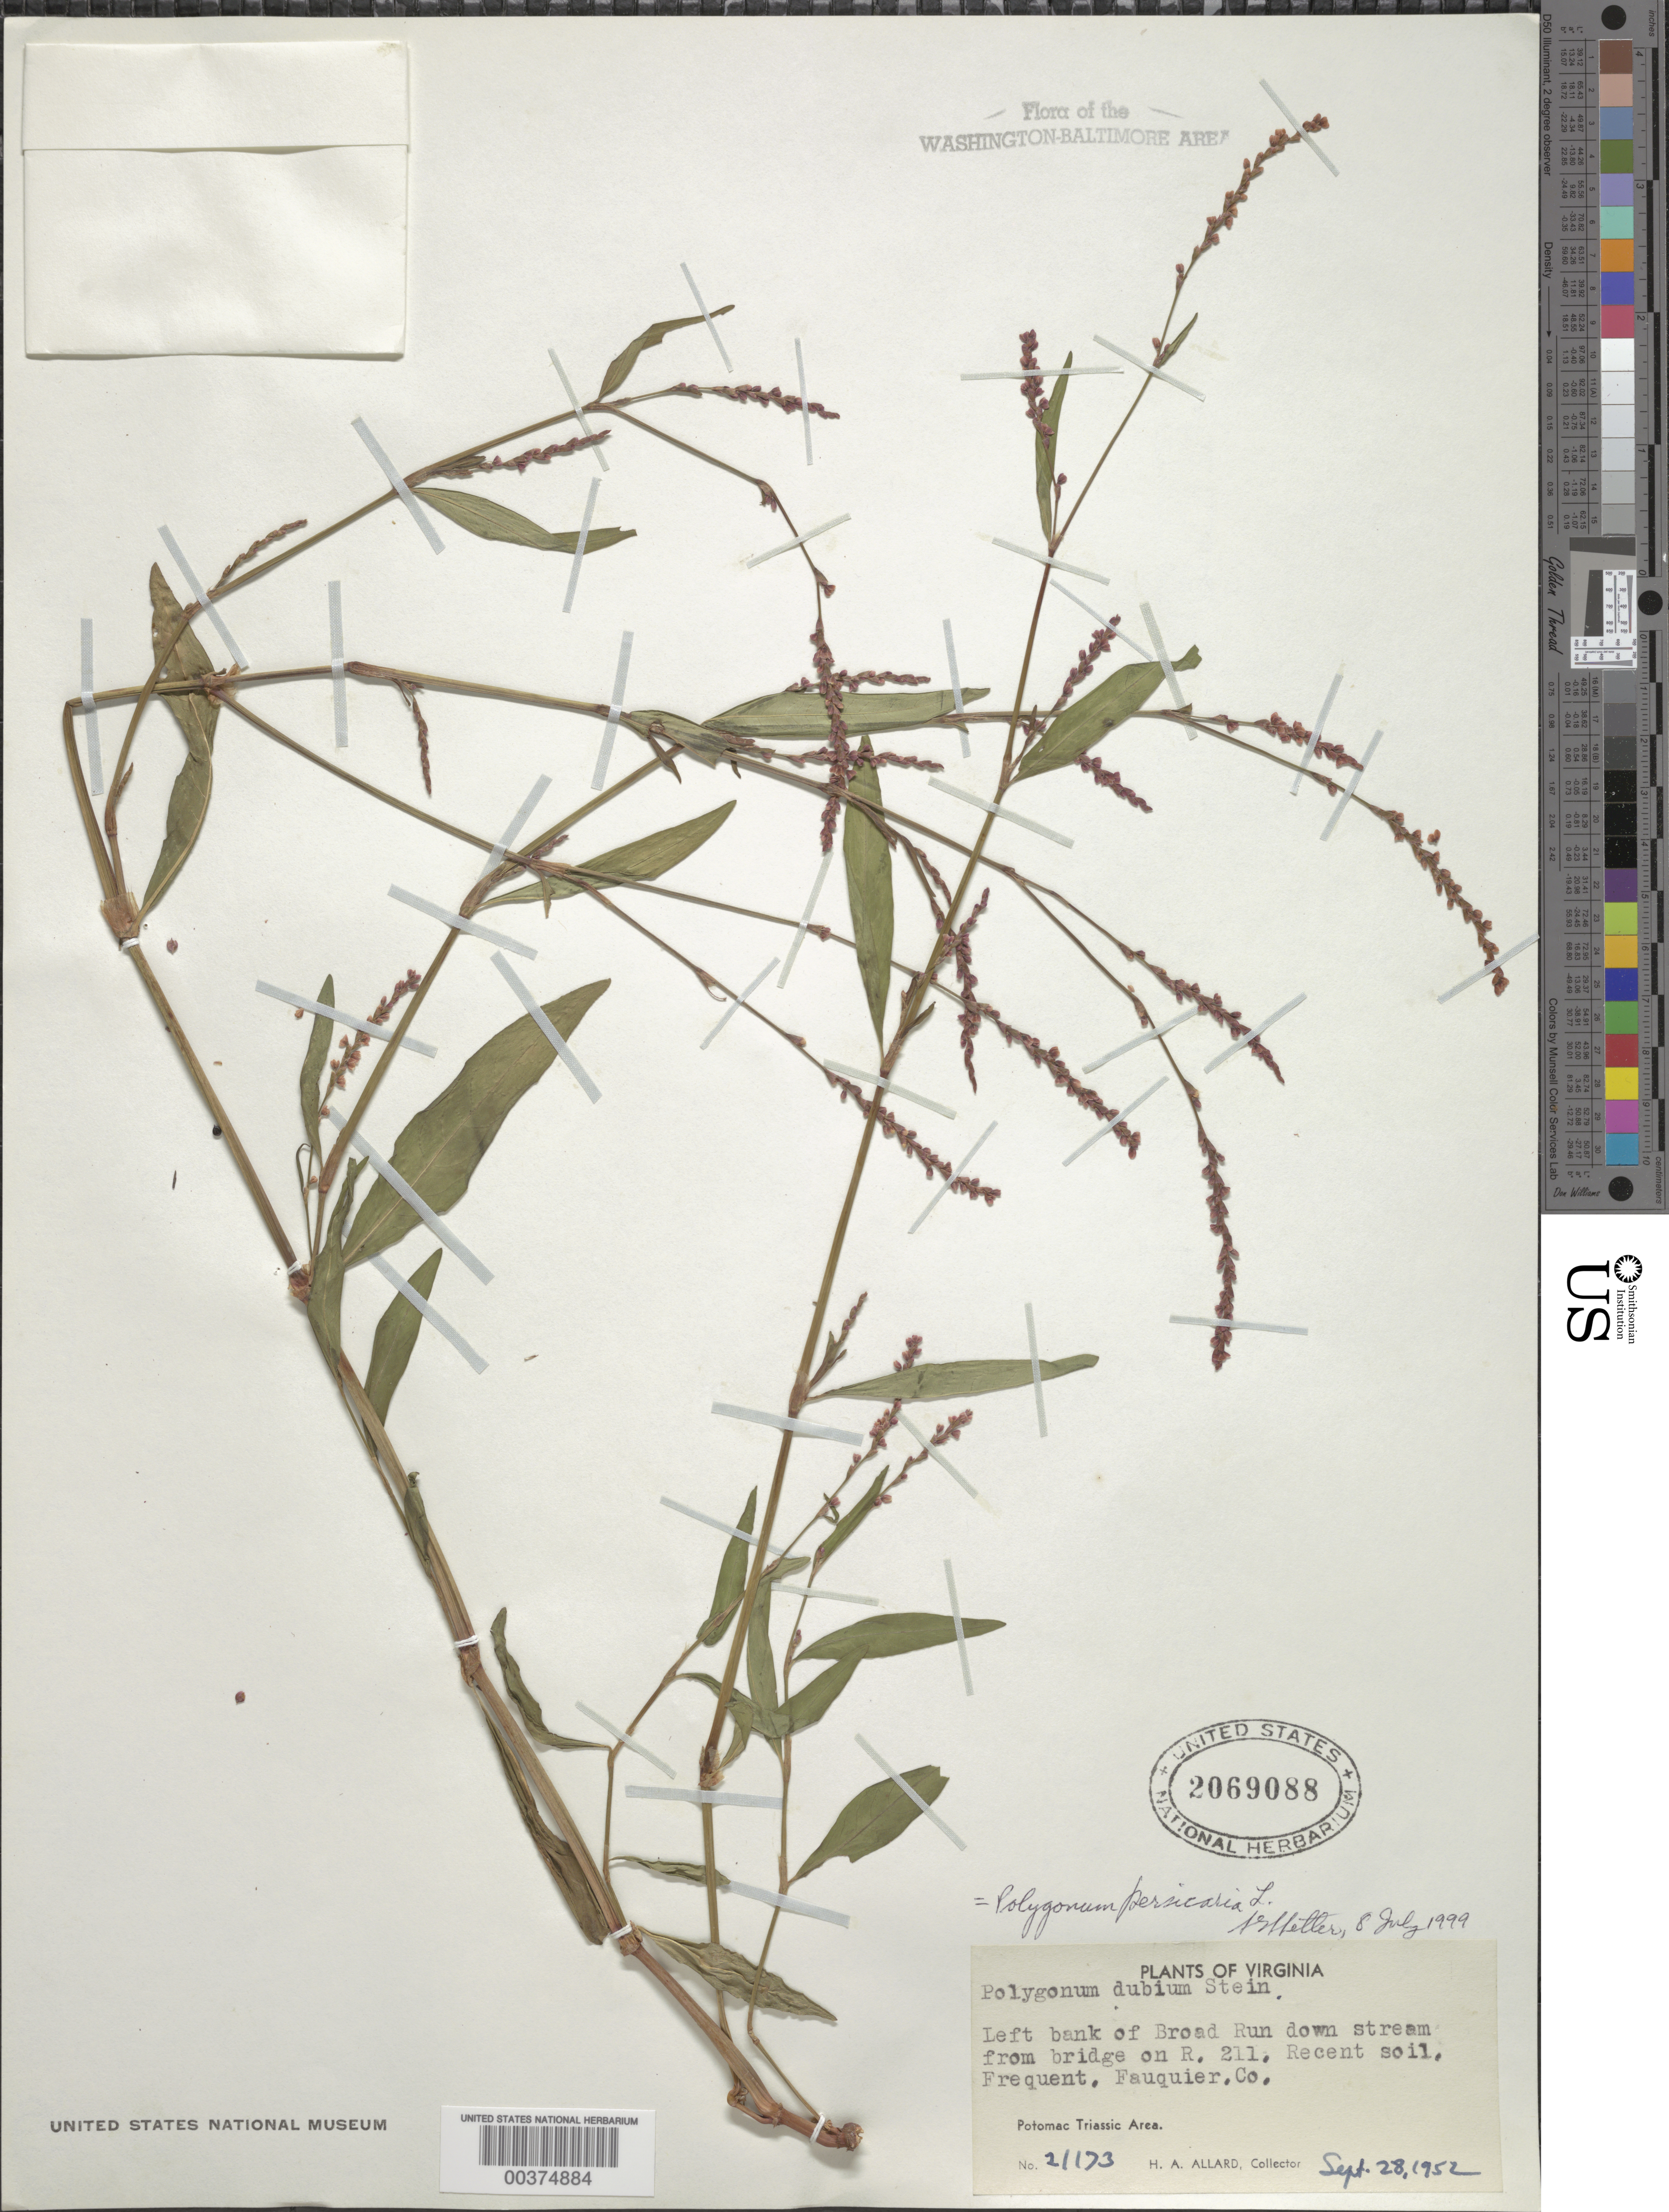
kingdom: Plantae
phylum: Tracheophyta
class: Magnoliopsida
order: Caryophyllales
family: Polygonaceae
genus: Persicaria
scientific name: Persicaria maculosa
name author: S.F. Gray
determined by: Atha, D. E.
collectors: H. A. Allard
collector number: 21173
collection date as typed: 28 Sep 1952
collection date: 1952-09-28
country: United States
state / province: Virginia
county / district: Fauquier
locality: Downstream from Route 211 on Broad Run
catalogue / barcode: US 2069088